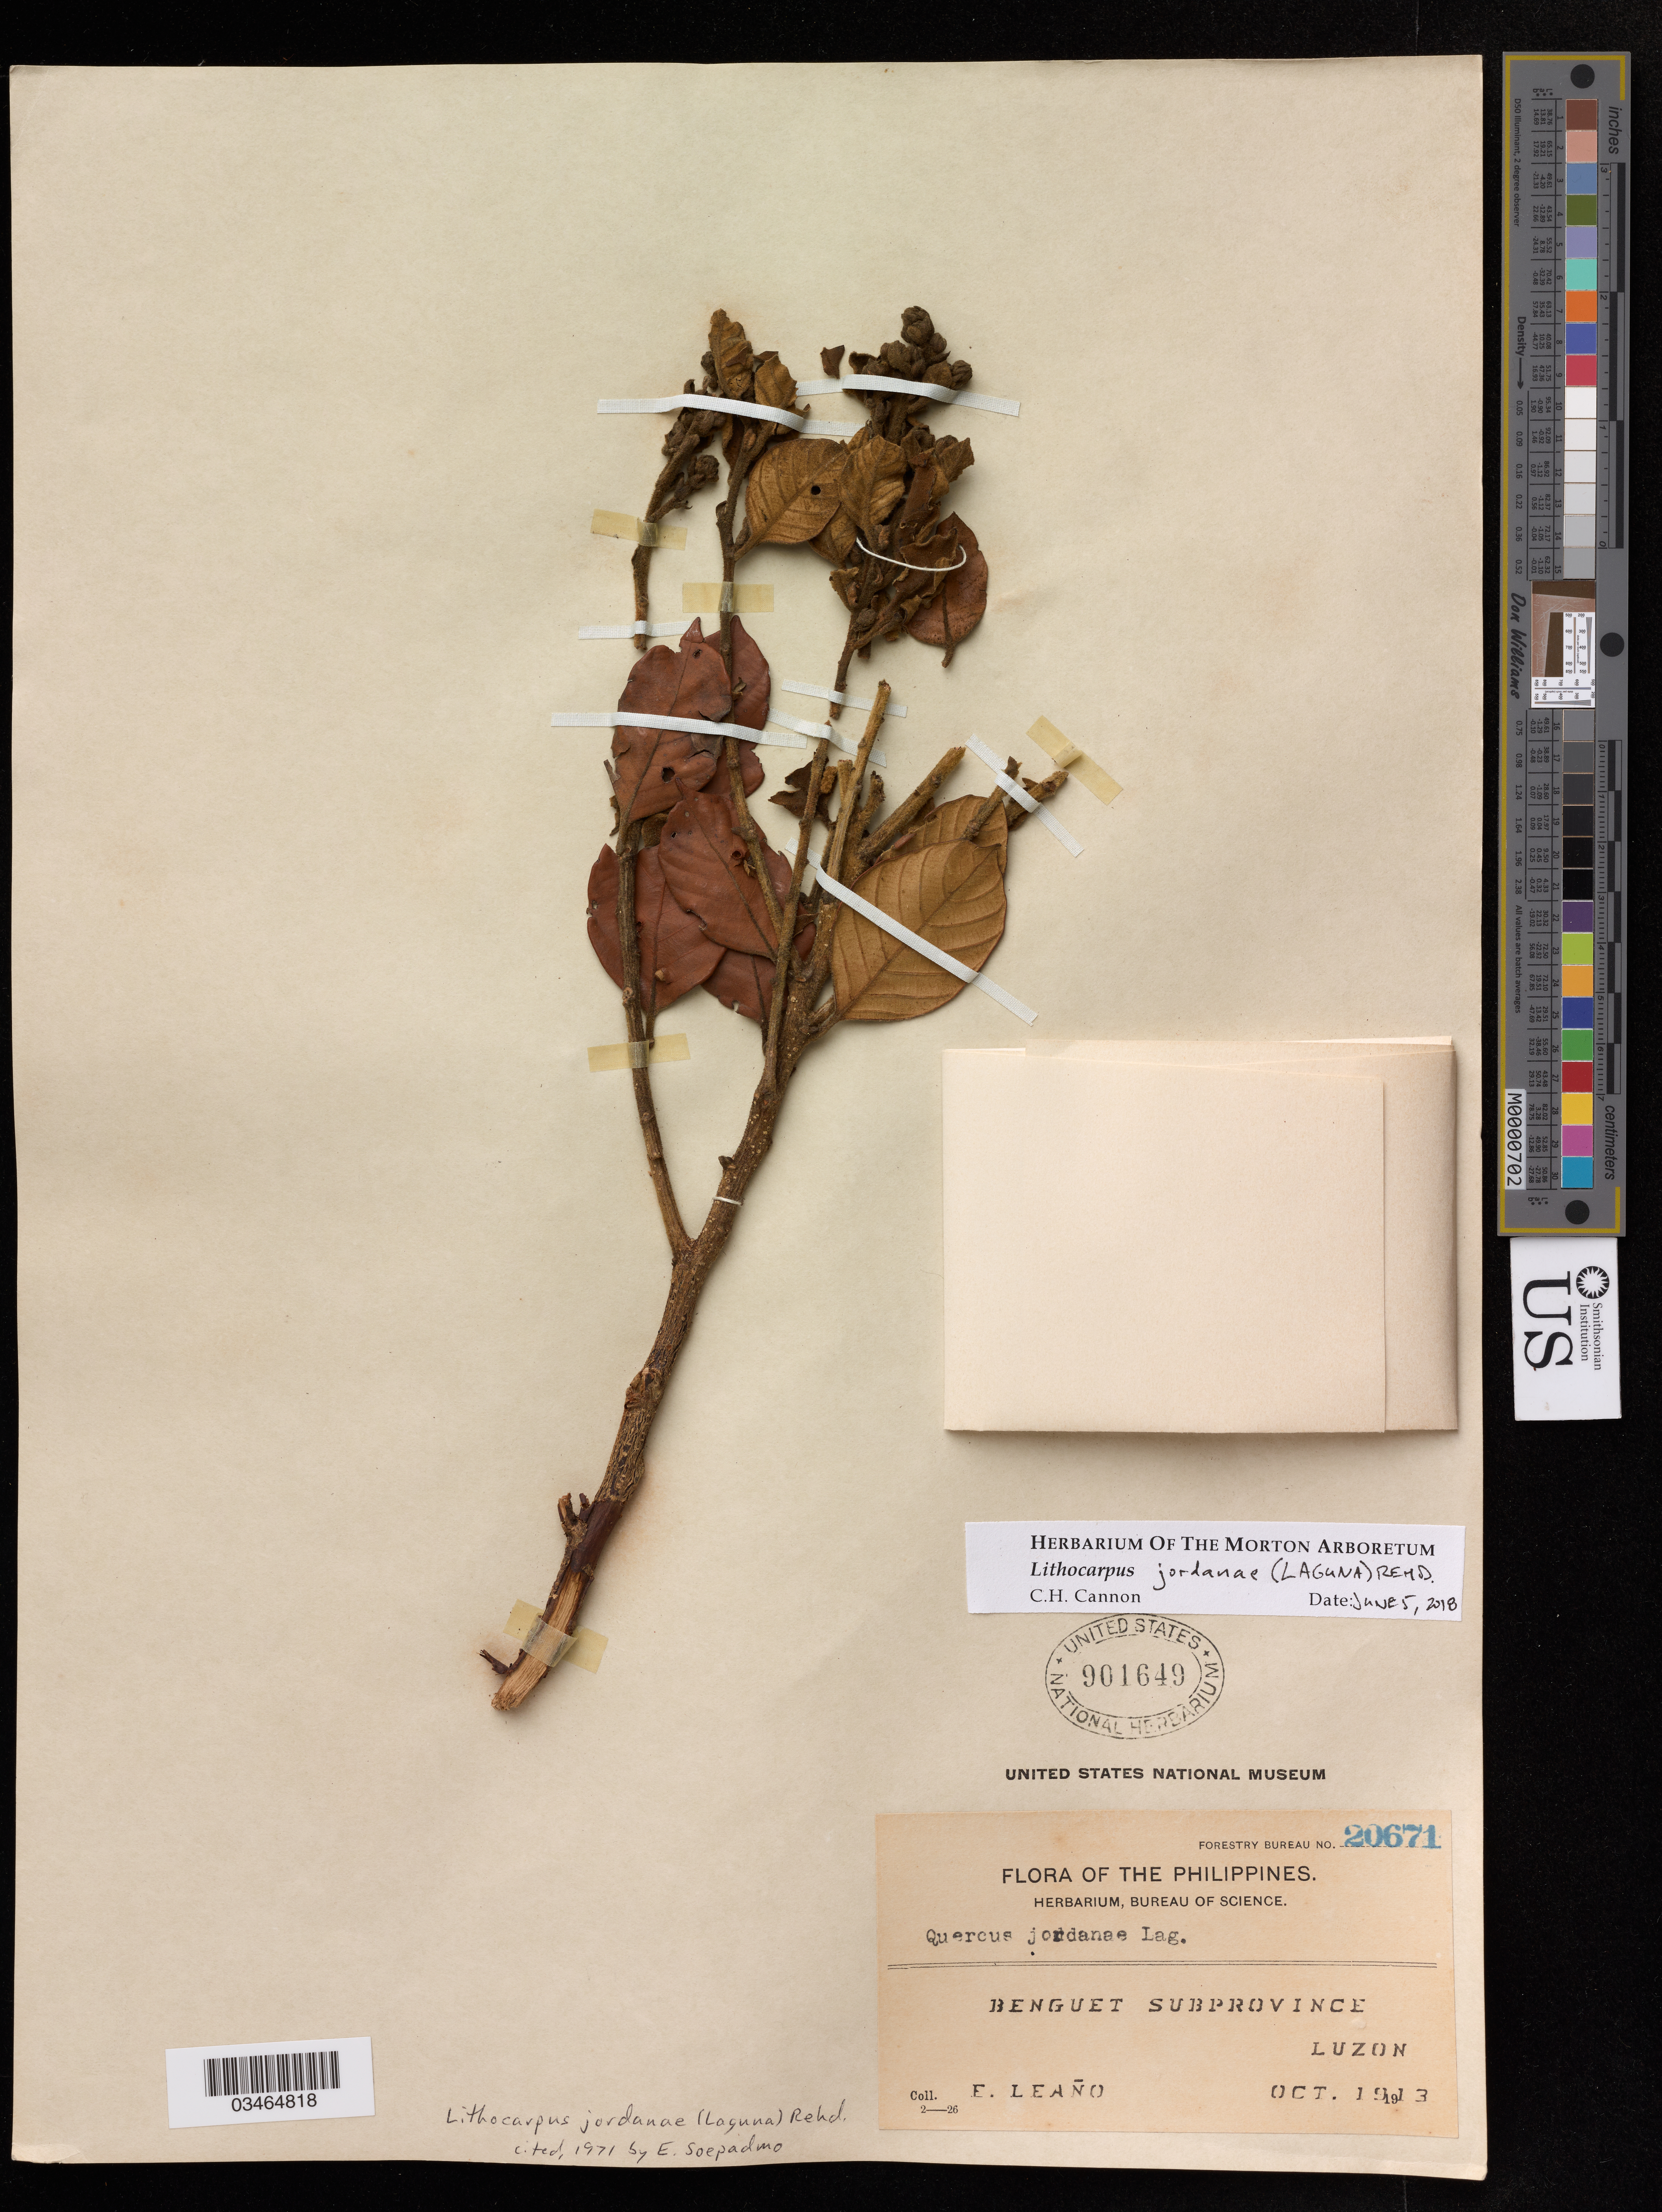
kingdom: Plantae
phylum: Tracheophyta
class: Magnoliopsida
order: Fagales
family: Fagaceae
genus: Lithocarpus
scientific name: Lithocarpus jordanae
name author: (Villanueva) Rehder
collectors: E. Leaño*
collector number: Forestry Bureau 20671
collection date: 1913-10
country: Philippines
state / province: Central Luzon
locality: Benguet Subprovince.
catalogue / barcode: US 901649